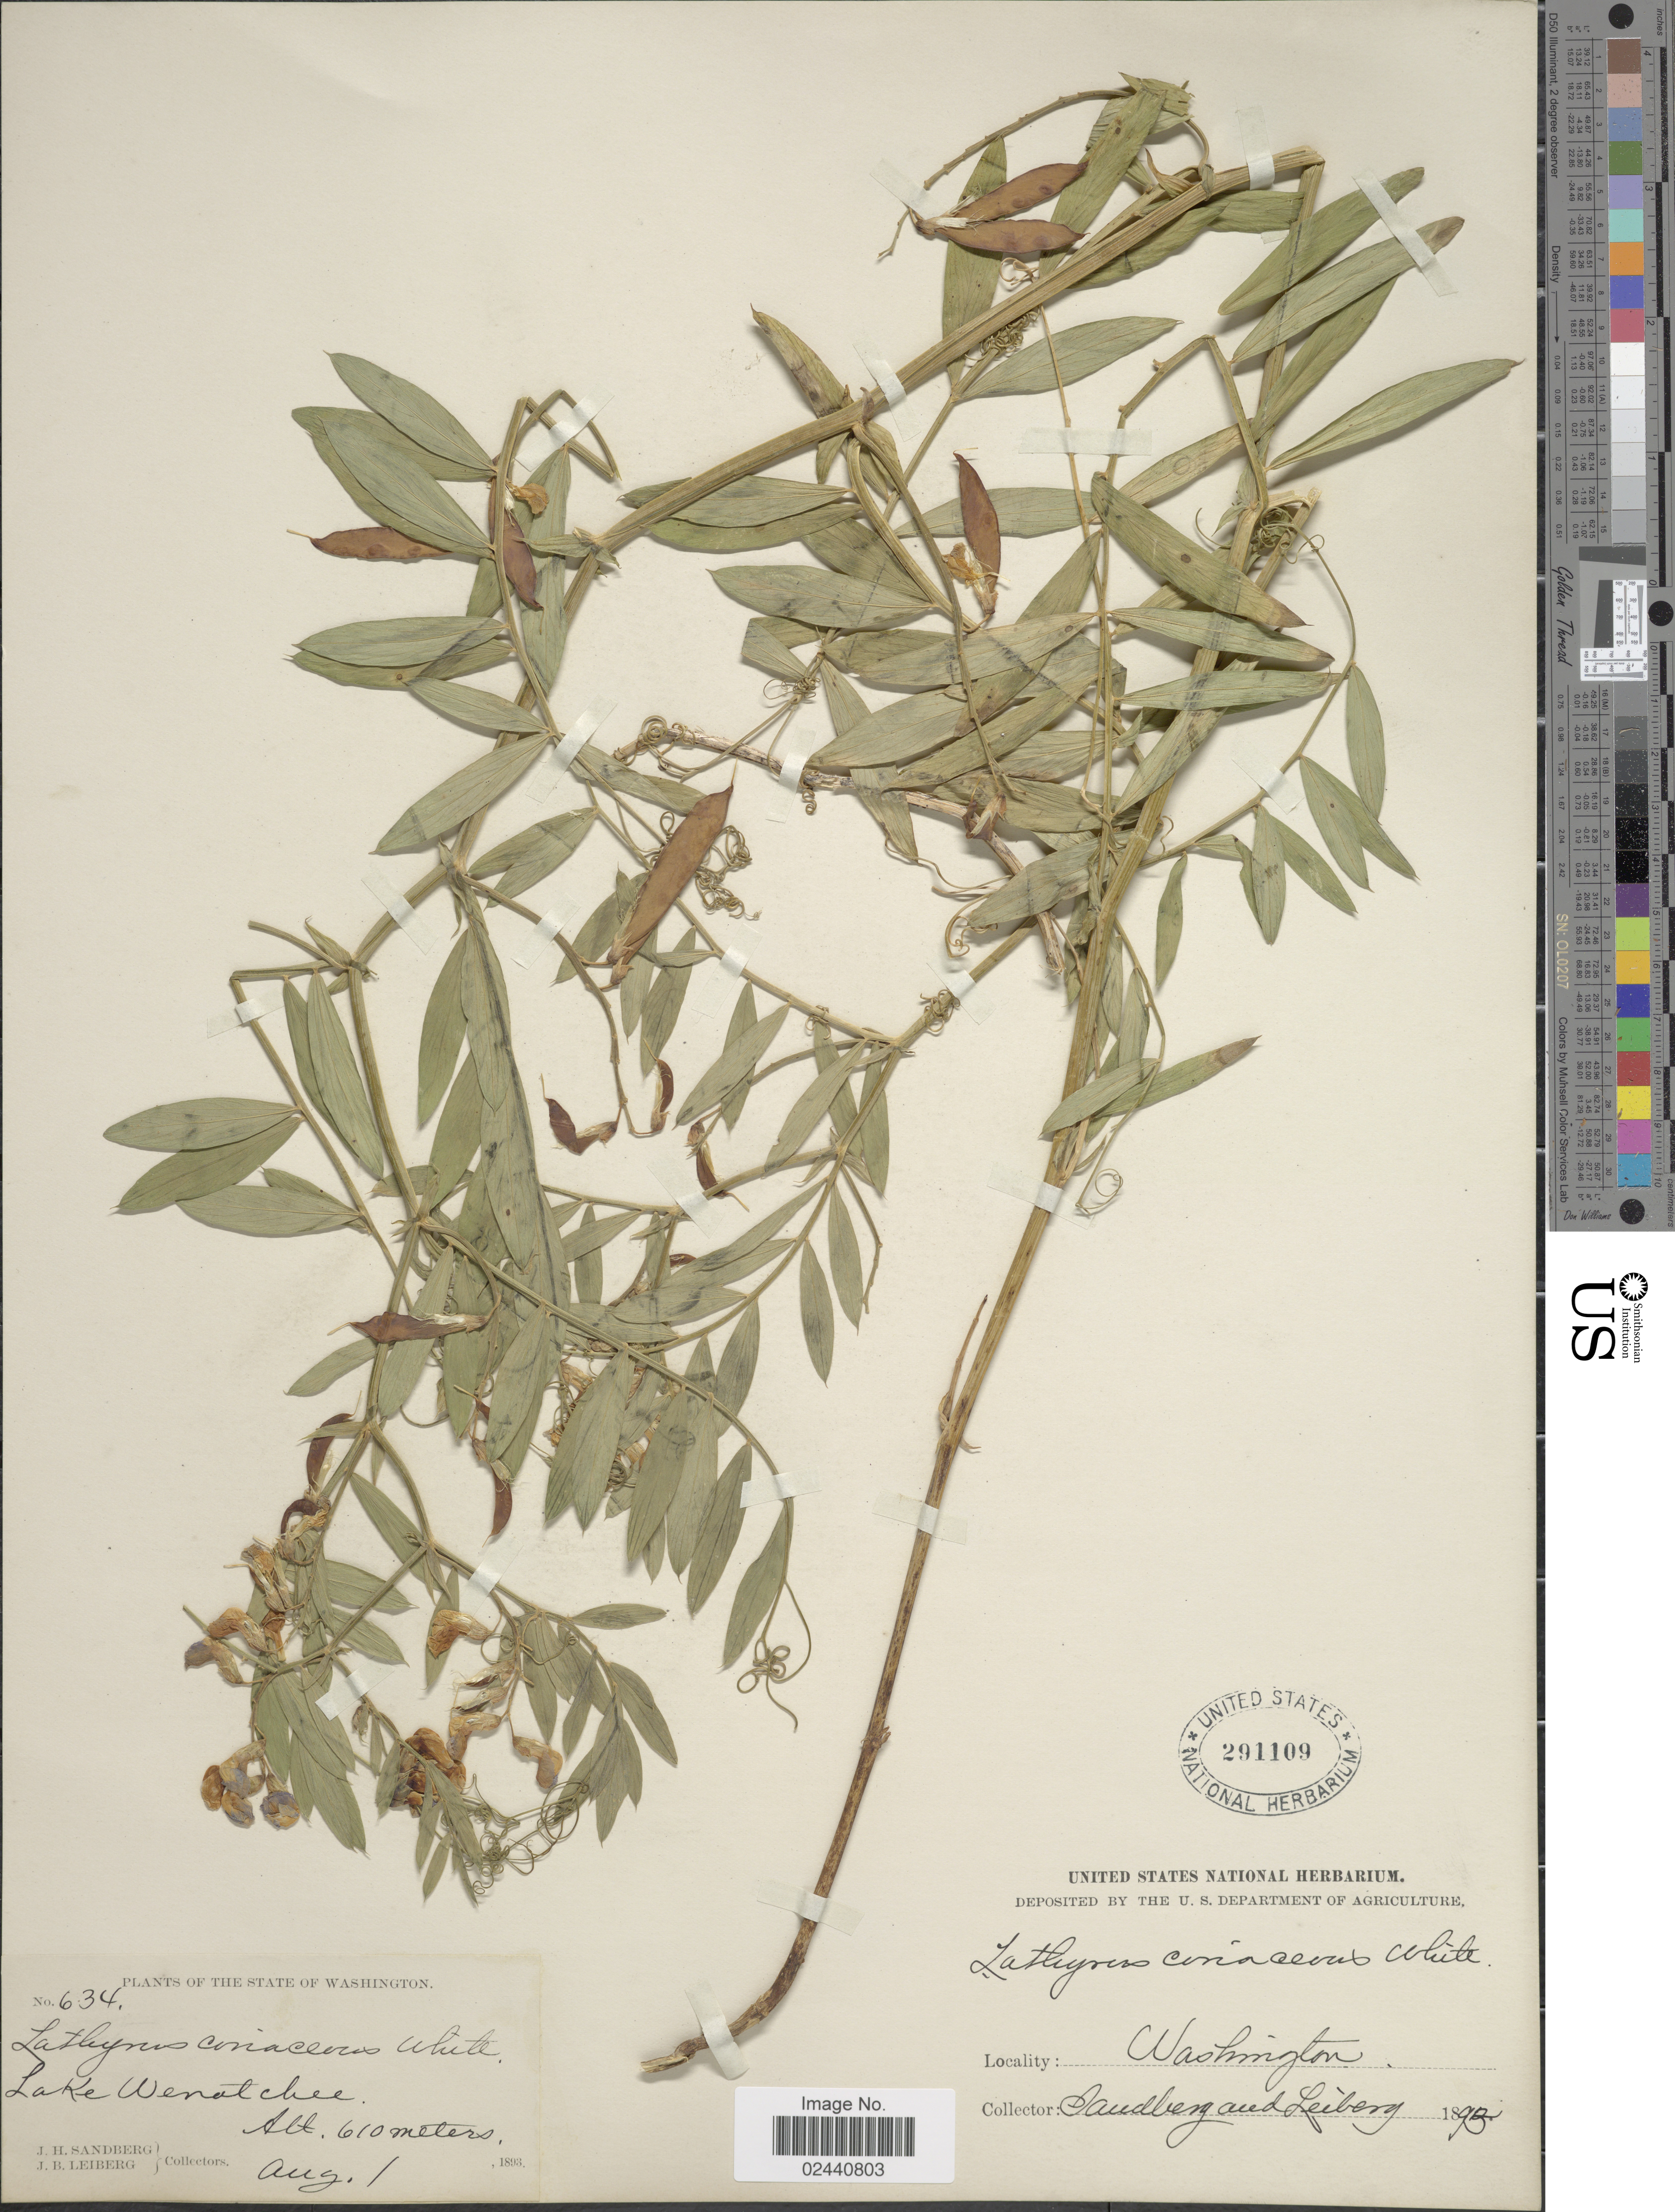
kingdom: Plantae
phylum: Tracheophyta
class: Magnoliopsida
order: Fabales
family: Fabaceae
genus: Lathyrus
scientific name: Lathyrus lanszwertii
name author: Kellogg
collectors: J. H. Sandberg & J. B. Leiberg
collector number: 634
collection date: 1893-08-01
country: United States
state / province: Washington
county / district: Chelan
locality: Lake Wenatchee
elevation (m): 610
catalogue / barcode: US 291109